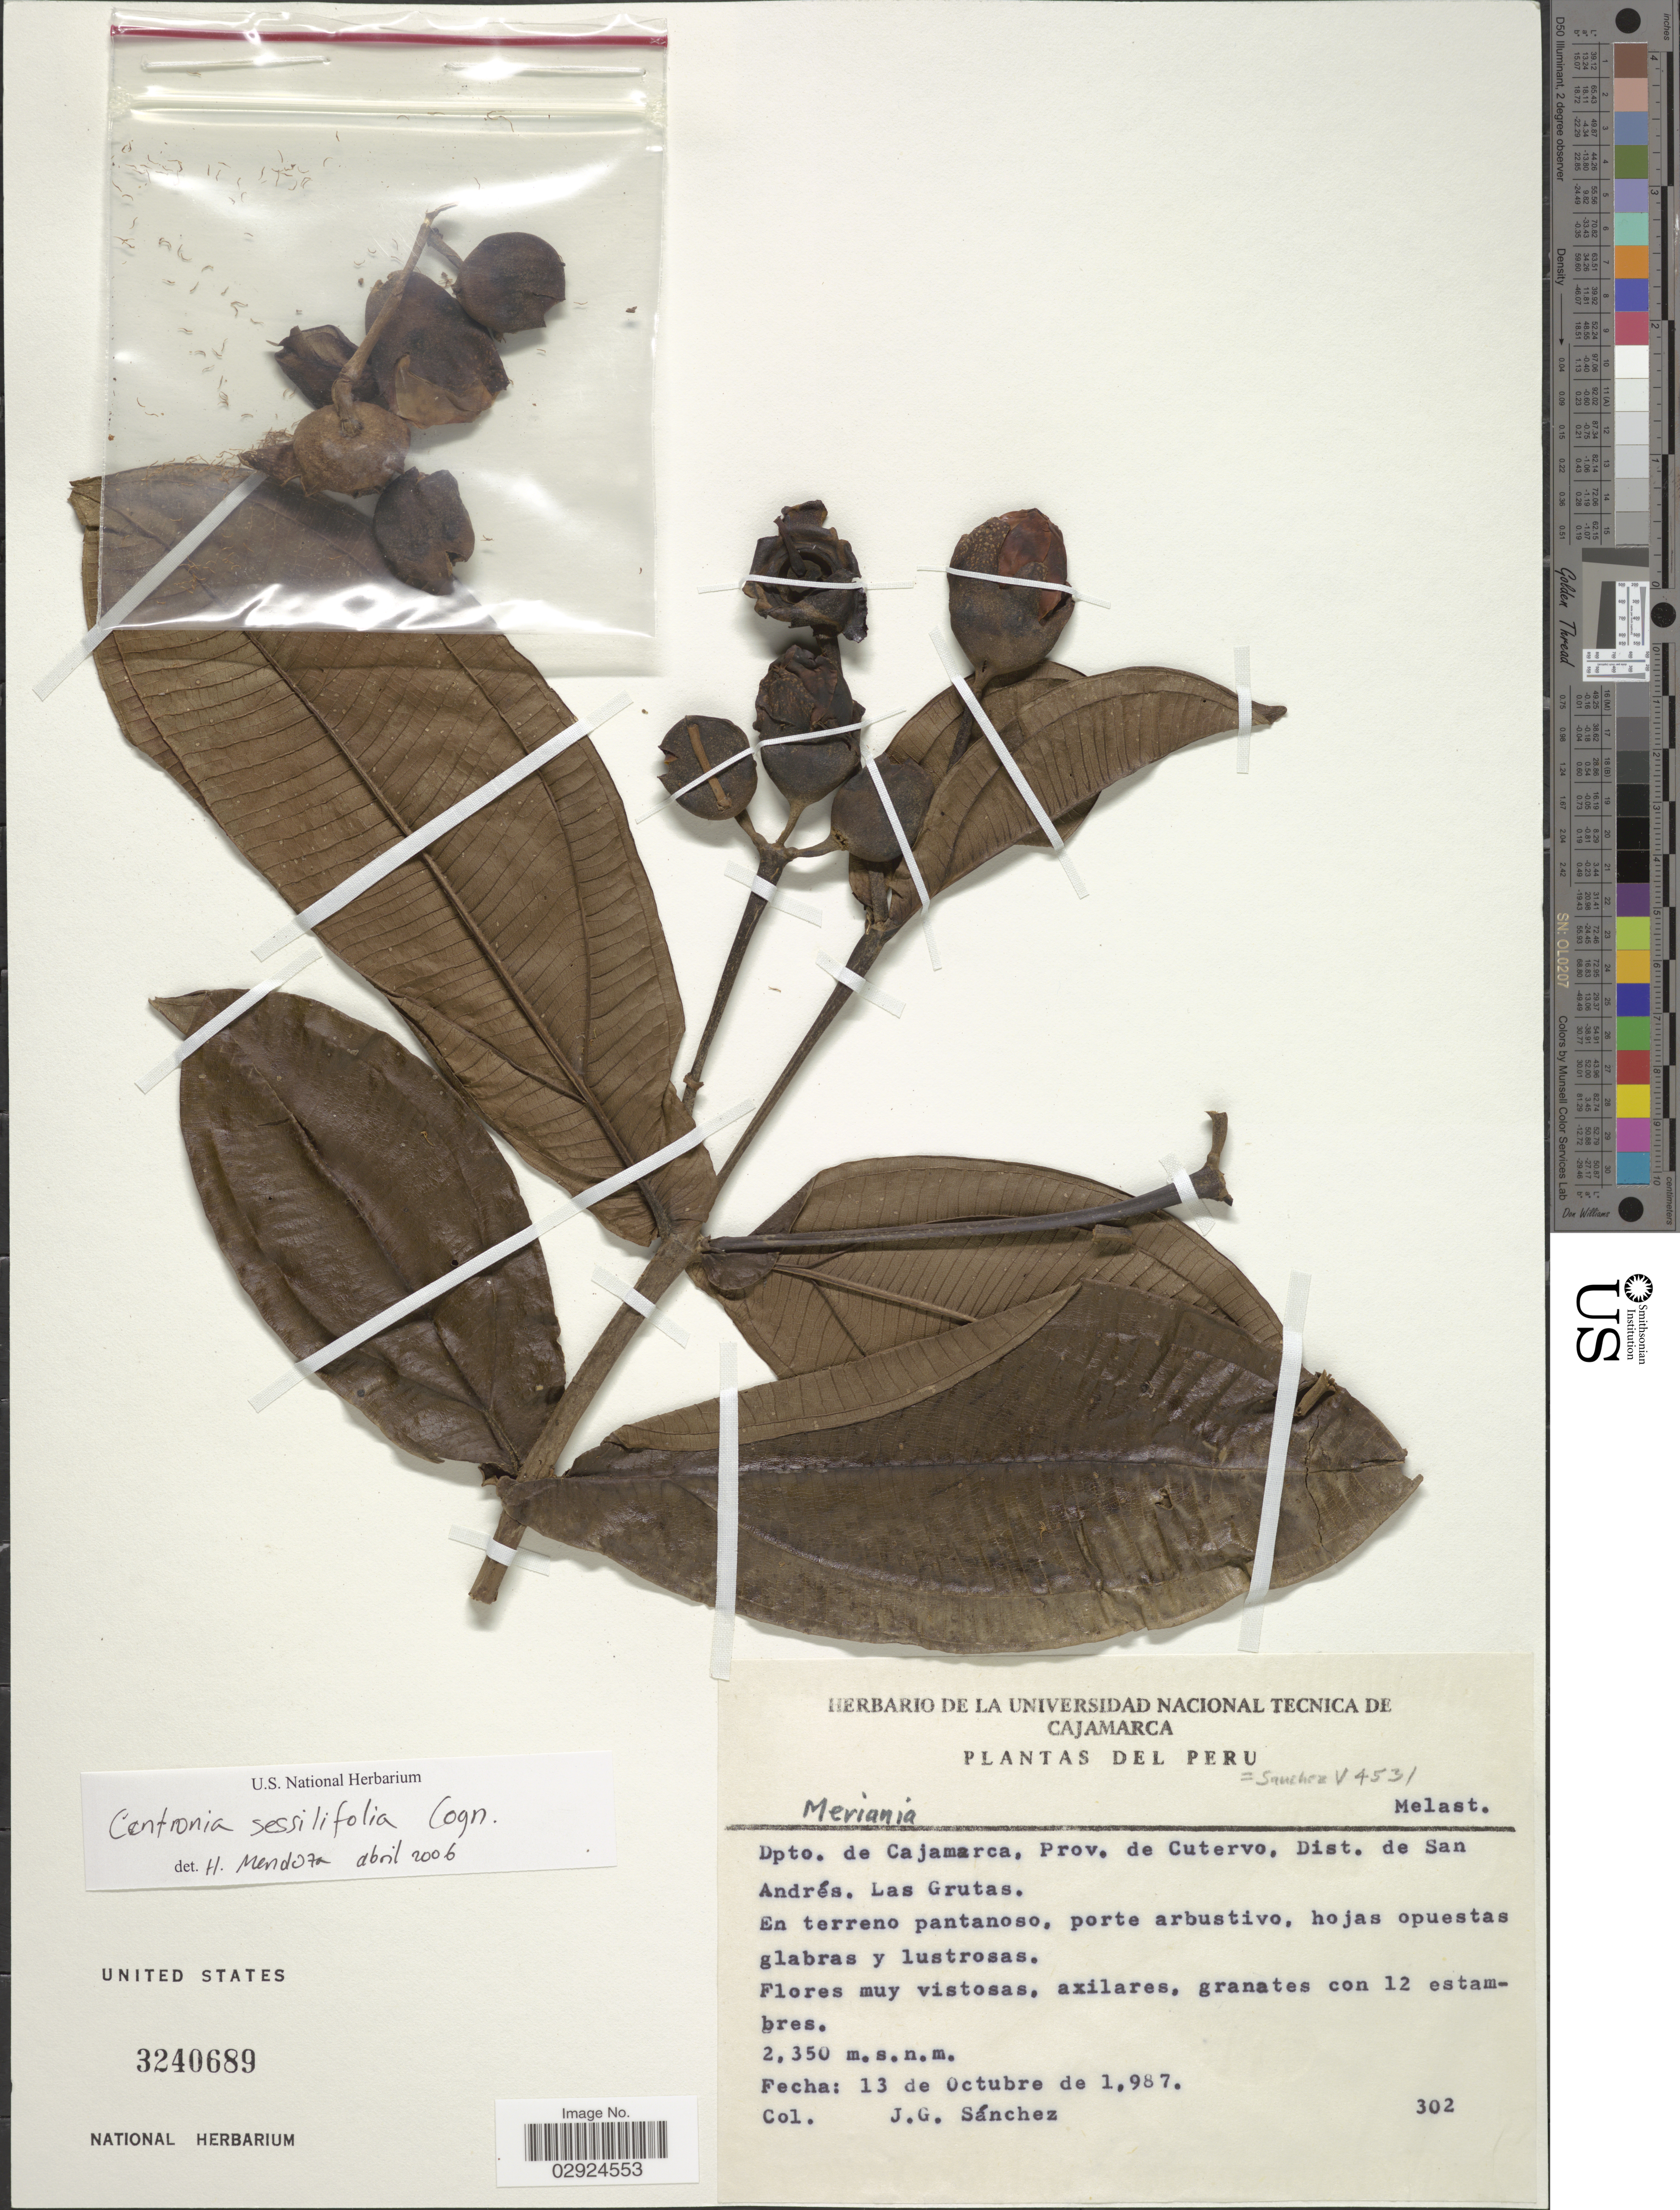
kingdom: Plantae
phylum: Tracheophyta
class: Magnoliopsida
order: Myrtales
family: Melastomataceae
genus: Centronia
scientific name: Centronia sessilifolia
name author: Cogn.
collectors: J. Sanchez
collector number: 302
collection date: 1987-10-13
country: Peru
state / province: Cajamarca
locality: Dpto. de Cajamarca, Prov. de Cutervo. Dist. de San Andrés. Las Grutas.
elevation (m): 2350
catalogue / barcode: US 3240689